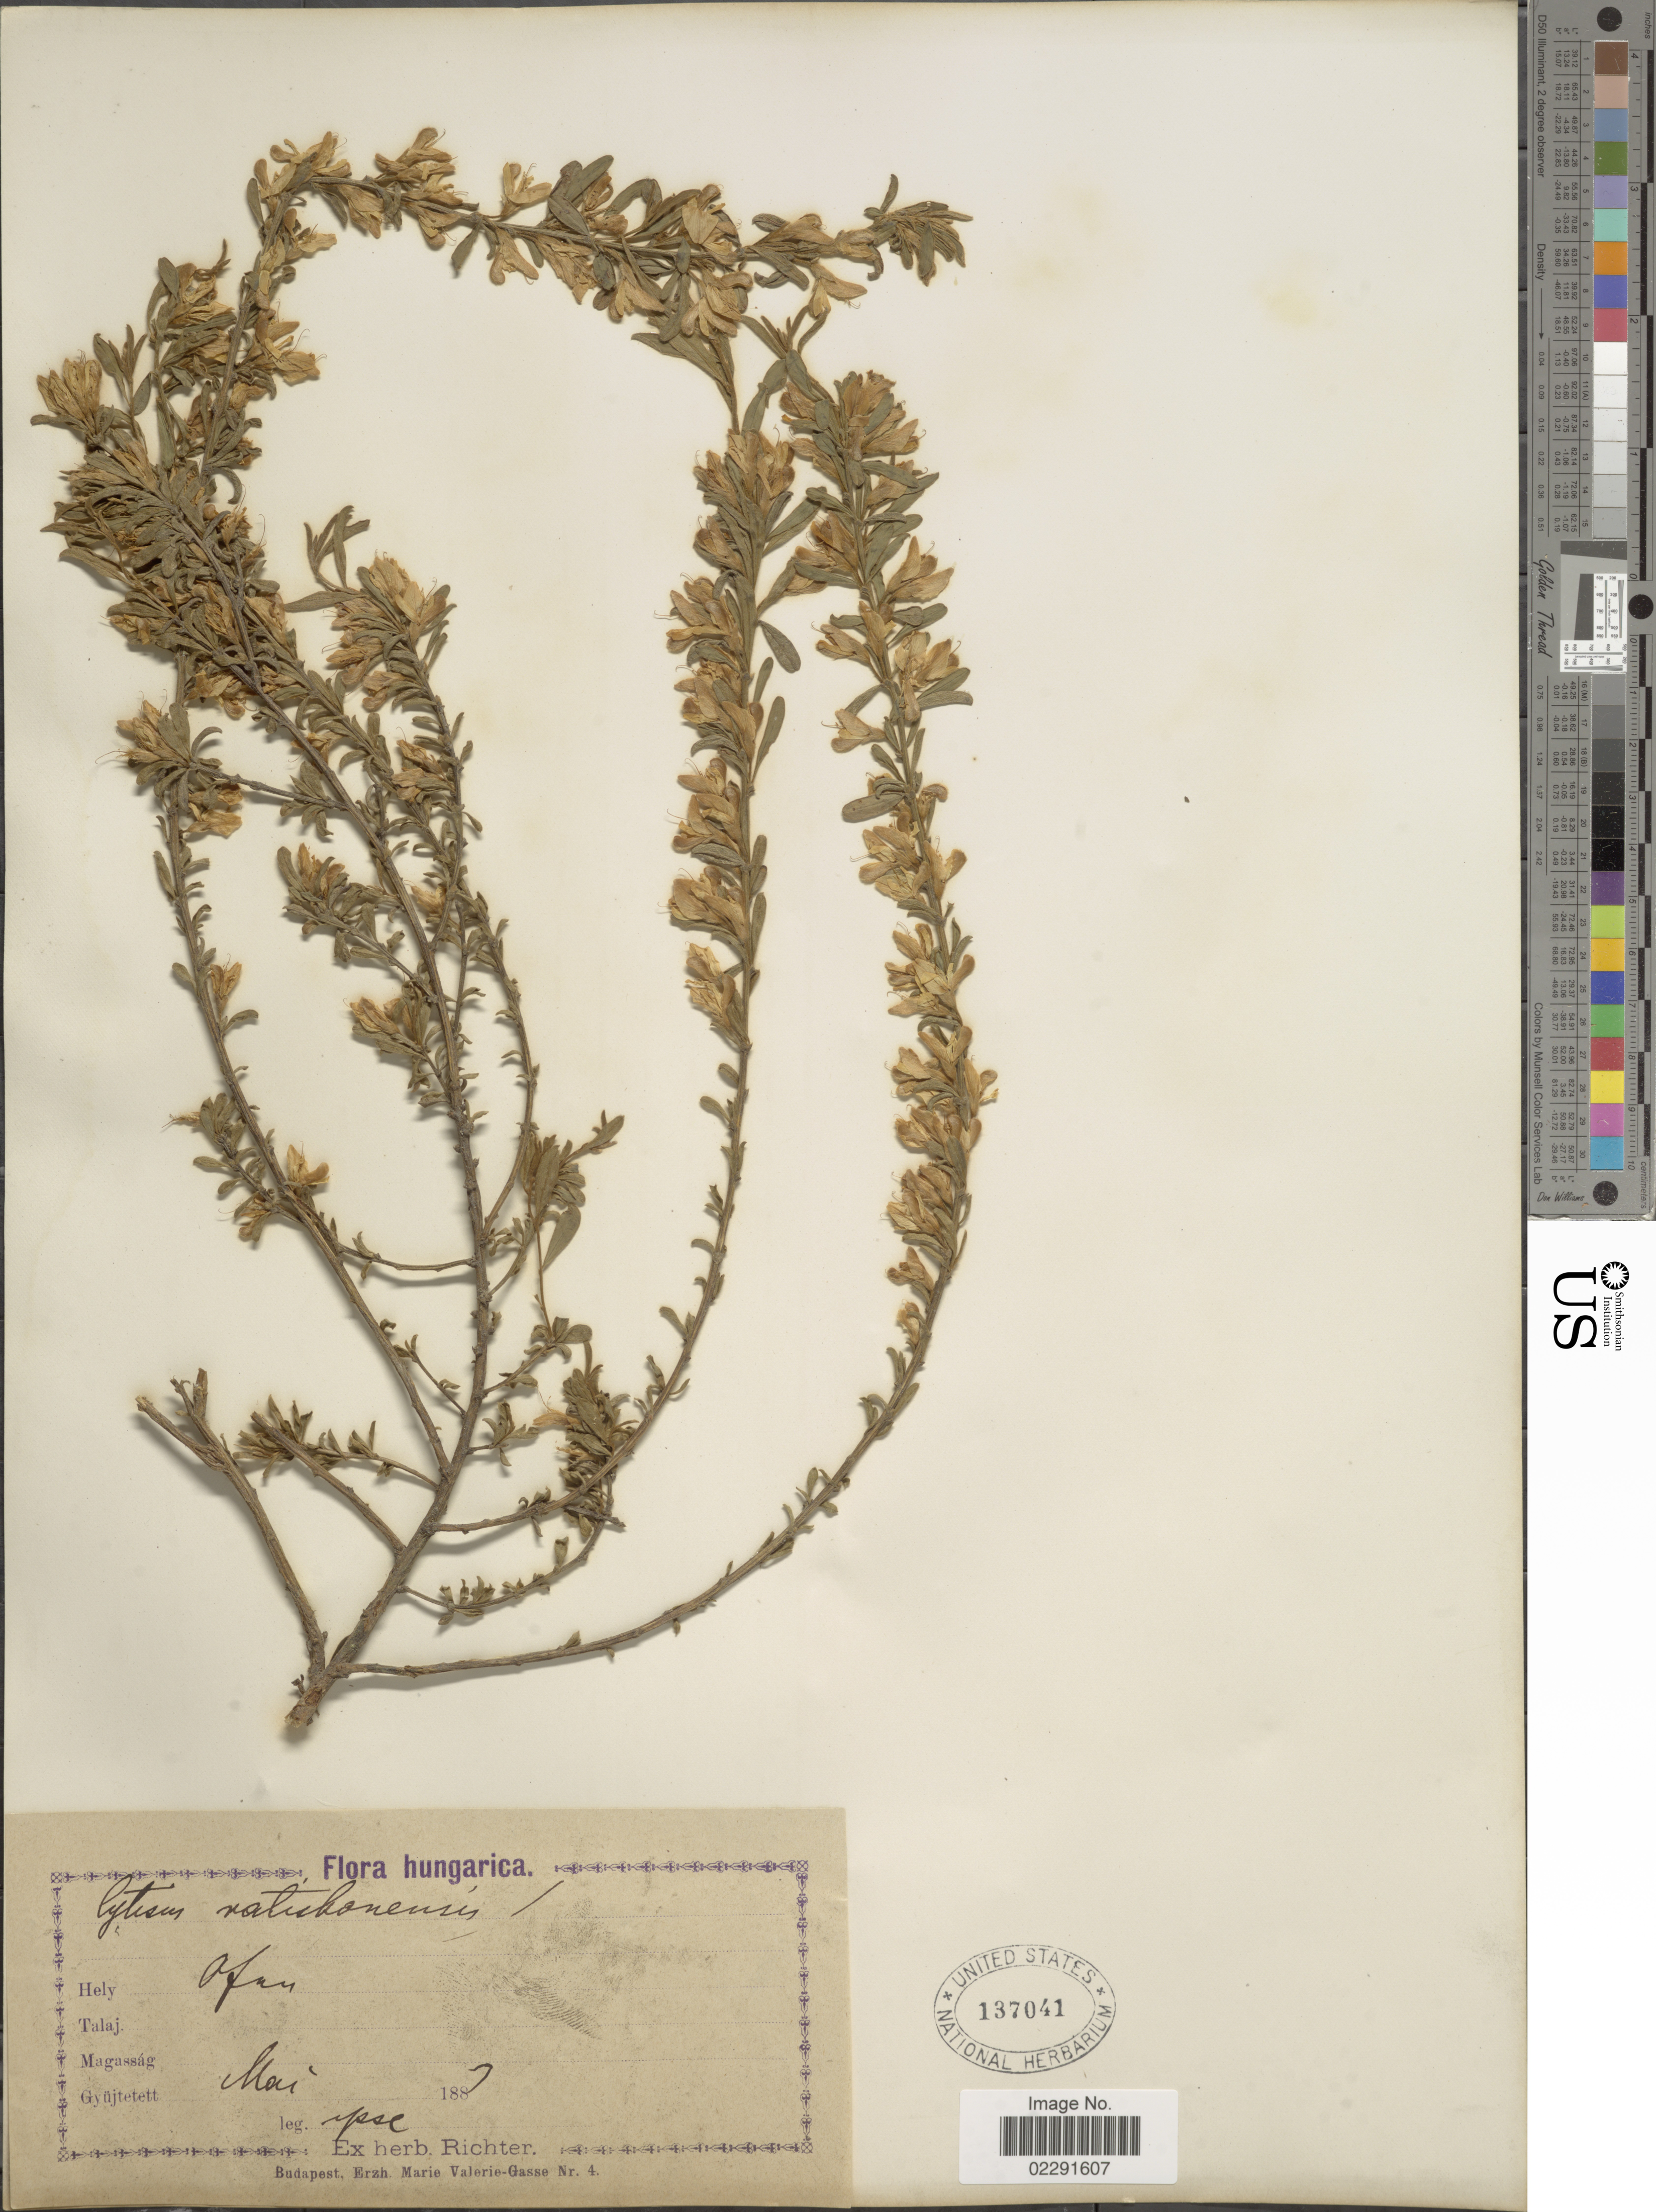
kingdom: Plantae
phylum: Tracheophyta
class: Magnoliopsida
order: Fabales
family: Fabaceae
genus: Cytisus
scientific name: Cytisus supinus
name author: L.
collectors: -- Richter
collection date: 1883-05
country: Hungary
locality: Ofan. [interpreted]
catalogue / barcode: US 137041